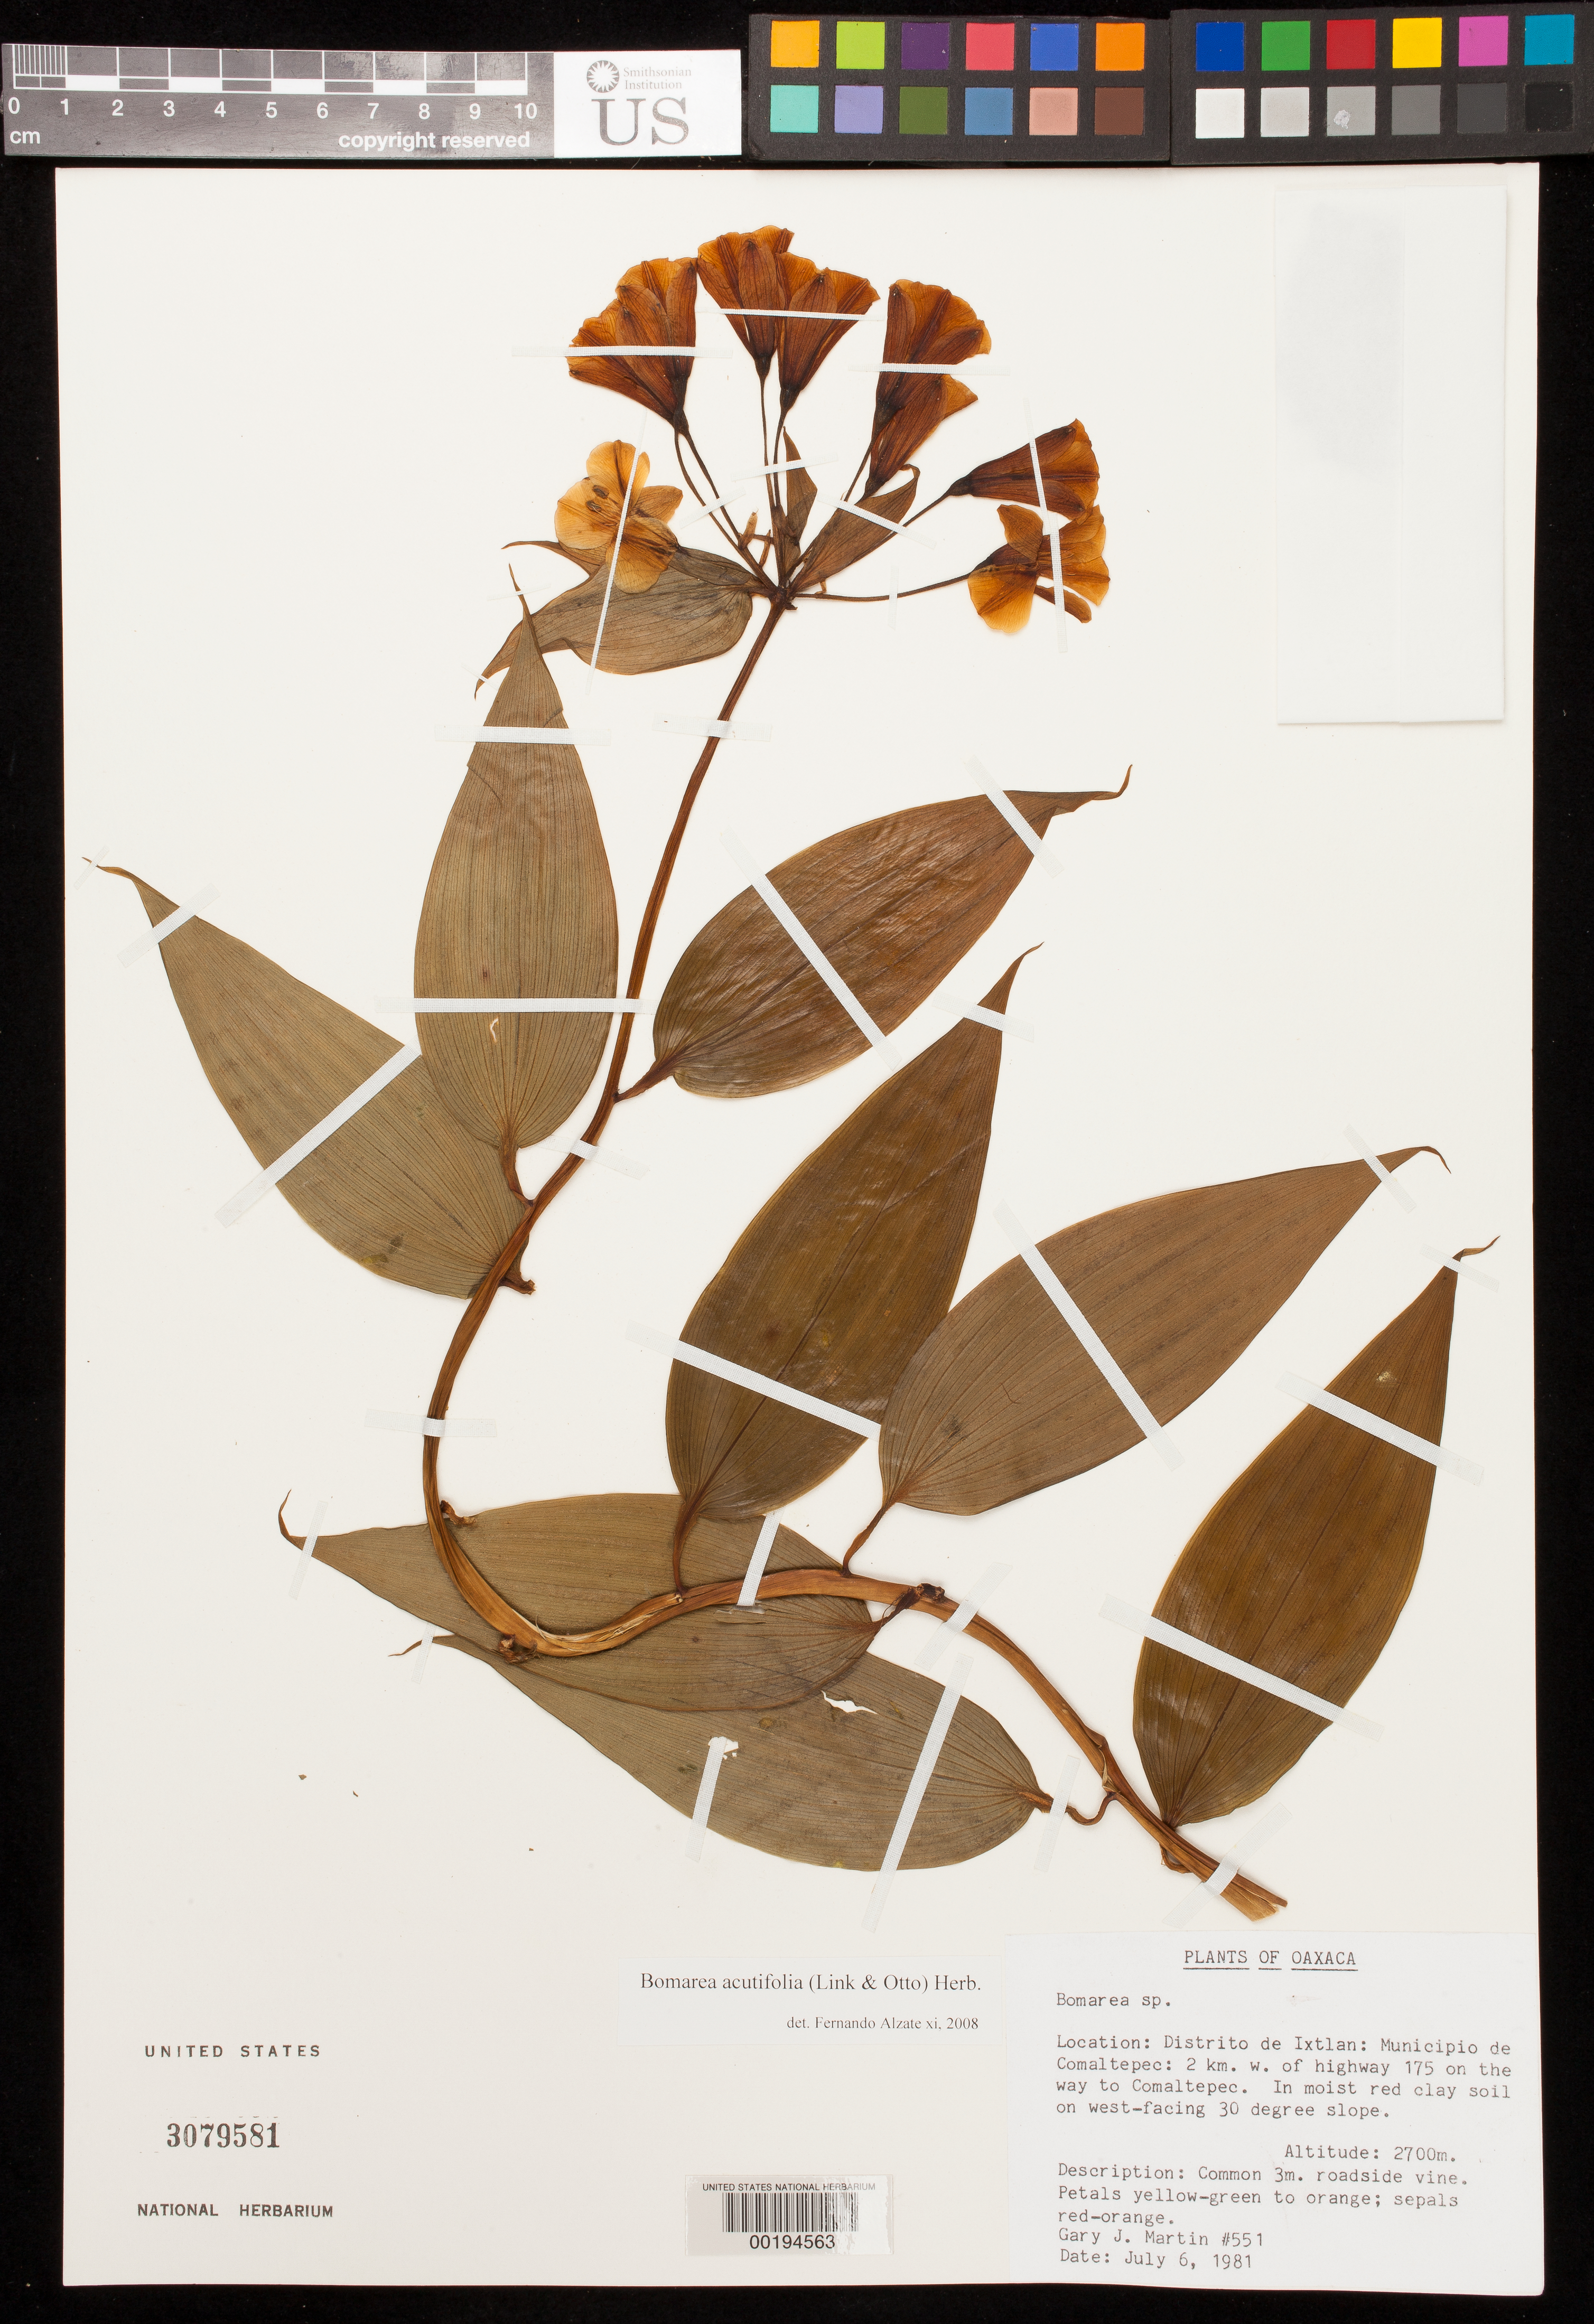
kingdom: Plantae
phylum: Tracheophyta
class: Liliopsida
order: Liliales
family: Alstroemeriaceae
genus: Bomarea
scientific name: Bomarea sp.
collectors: G. Martin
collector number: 551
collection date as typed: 06 Jul 1981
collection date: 1981-07-06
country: Mexico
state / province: Oaxaca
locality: Distrito de Ixtlan: Municipio de Comaltepec: 2 km W of highway 175 on the way to Comaltepec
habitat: In moist red clay soil on w-facing 30 degree slope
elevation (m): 2700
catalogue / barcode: US 3079581